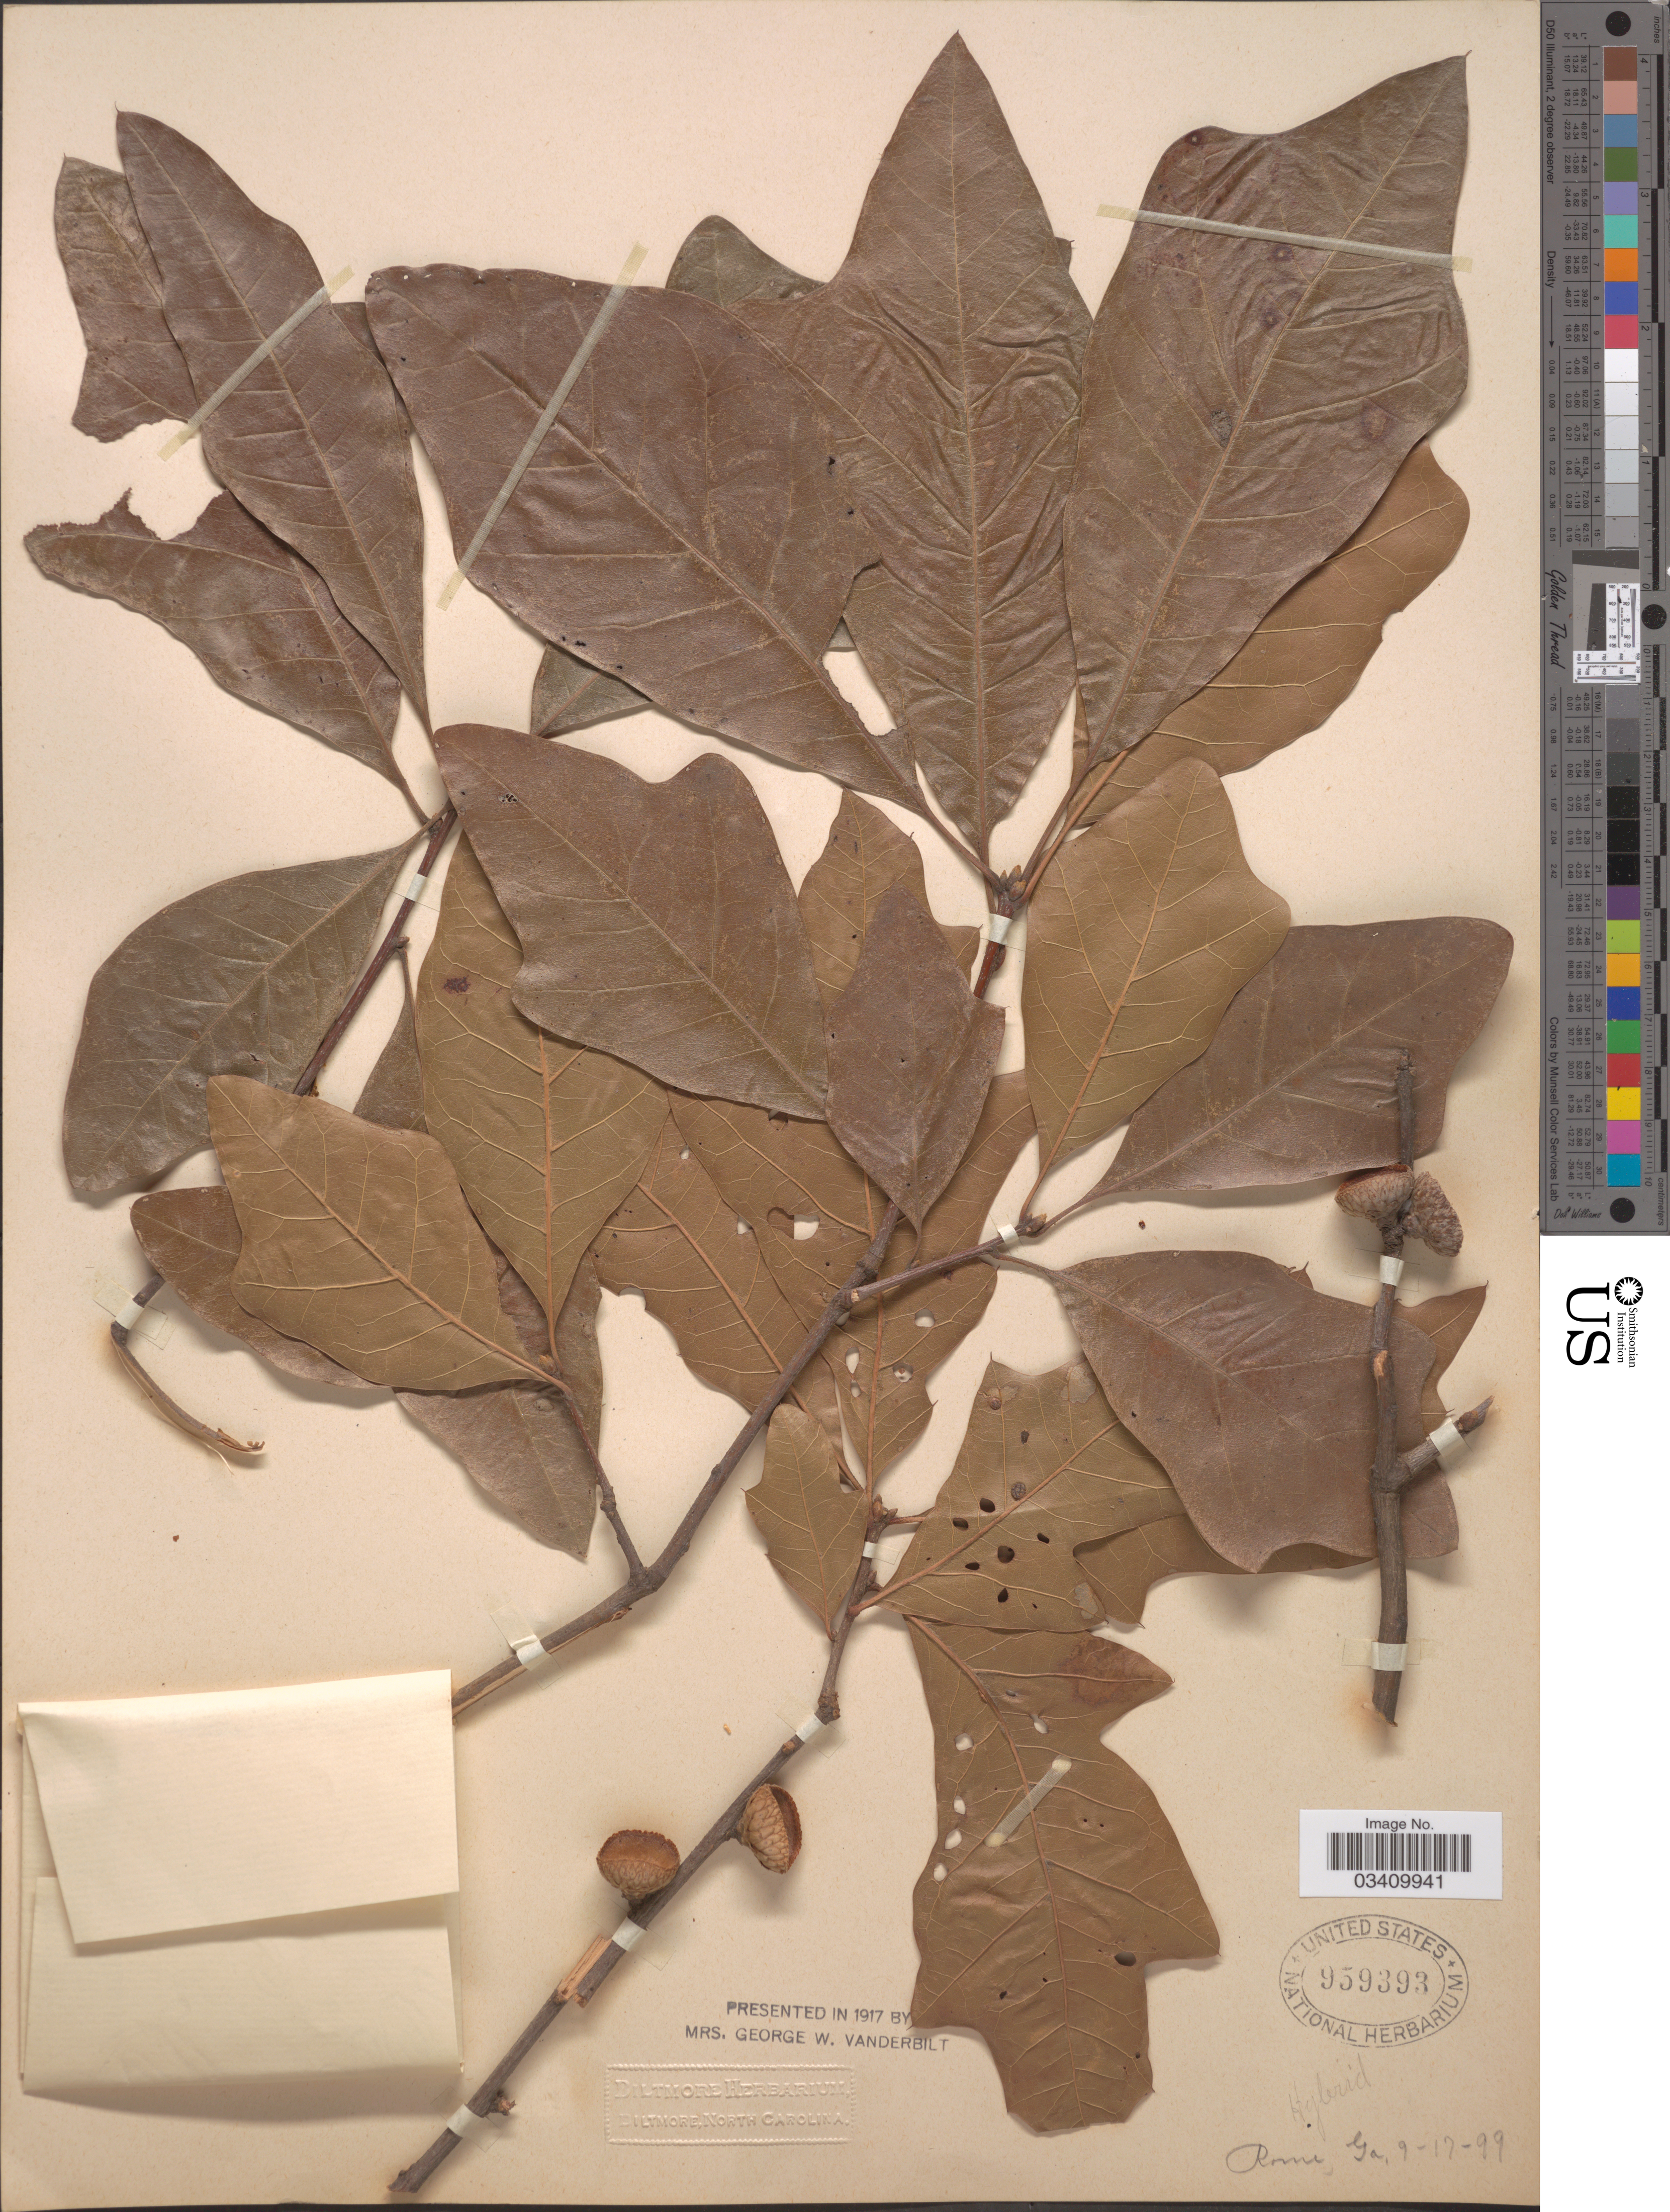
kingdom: Plantae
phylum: Tracheophyta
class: Magnoliopsida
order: Fagales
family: Fagaceae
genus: Quercus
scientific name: Quercus sp.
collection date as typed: Transcribed d/m/y: 17/9/99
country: United States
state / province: Georgia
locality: Rome.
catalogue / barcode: US 959393